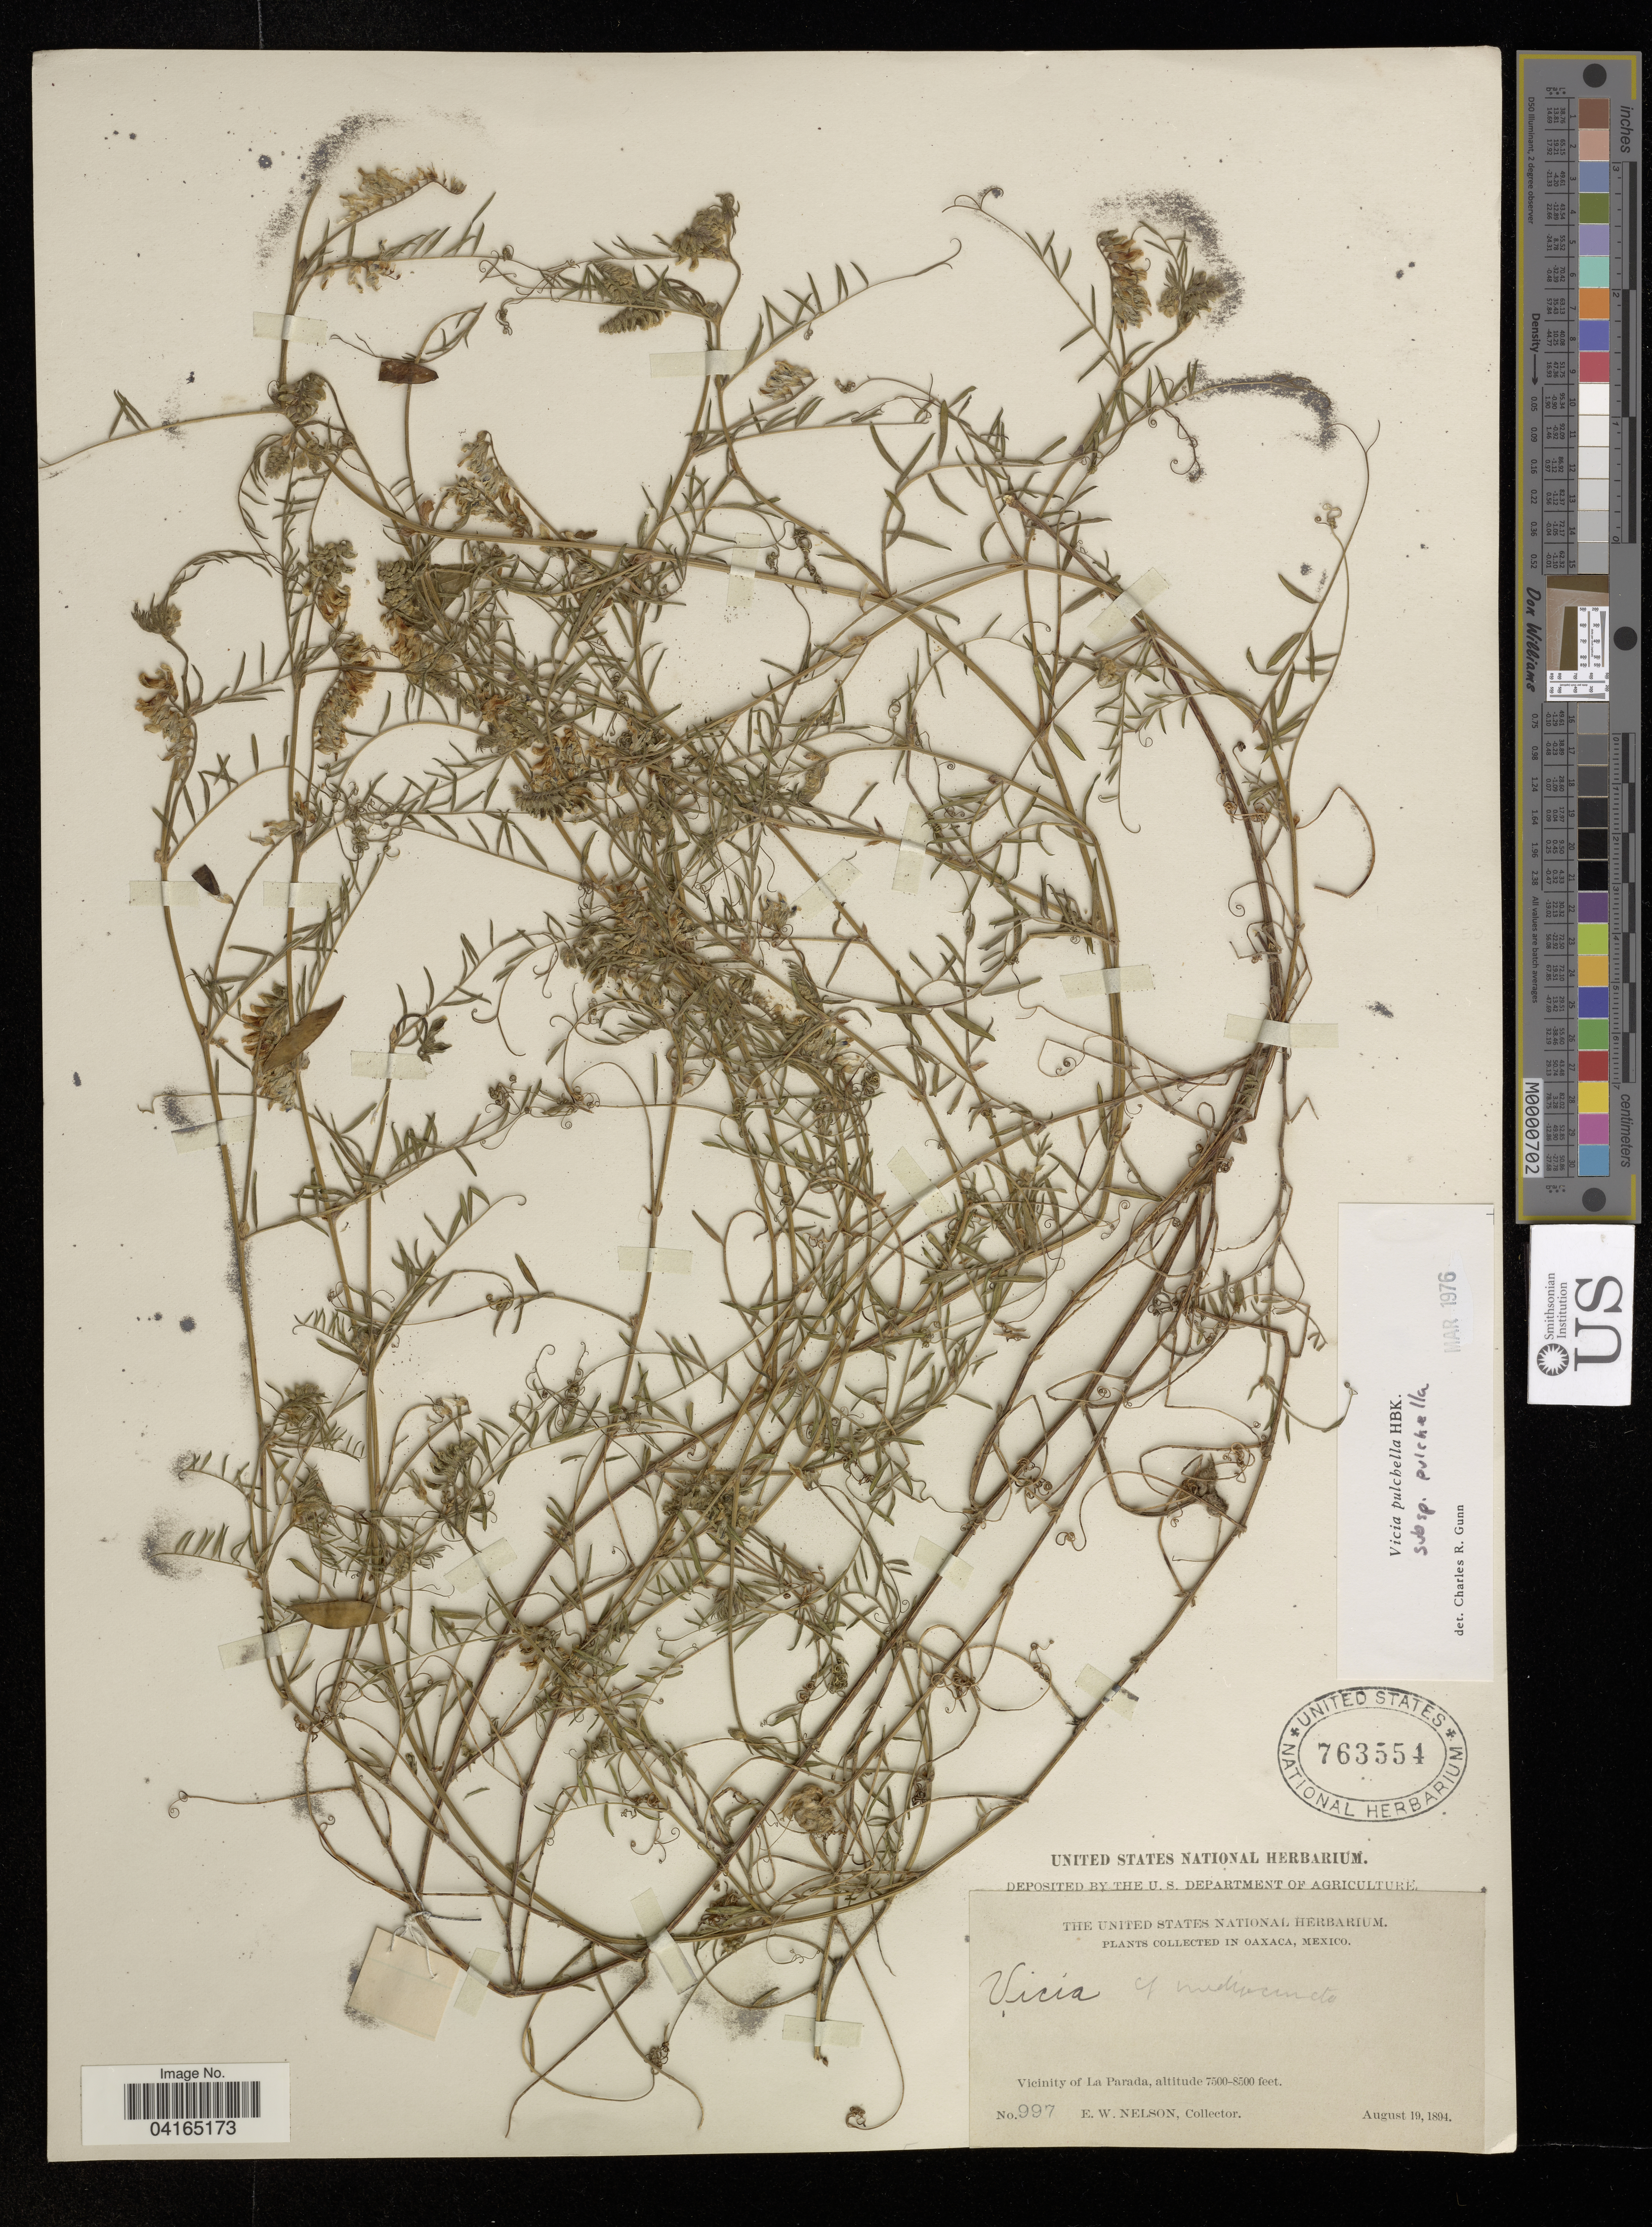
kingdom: Plantae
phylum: Tracheophyta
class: Magnoliopsida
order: Fabales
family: Fabaceae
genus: Vicia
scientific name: Vicia pulchella subsp. pulchella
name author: Kunth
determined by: Hechenleitner, Paulina, RBG Edinburgh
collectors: E. W. Nelson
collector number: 997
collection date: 1894-08-19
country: Mexico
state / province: Oaxaca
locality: Vicinity of La Parada.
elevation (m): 2286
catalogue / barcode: US 763554